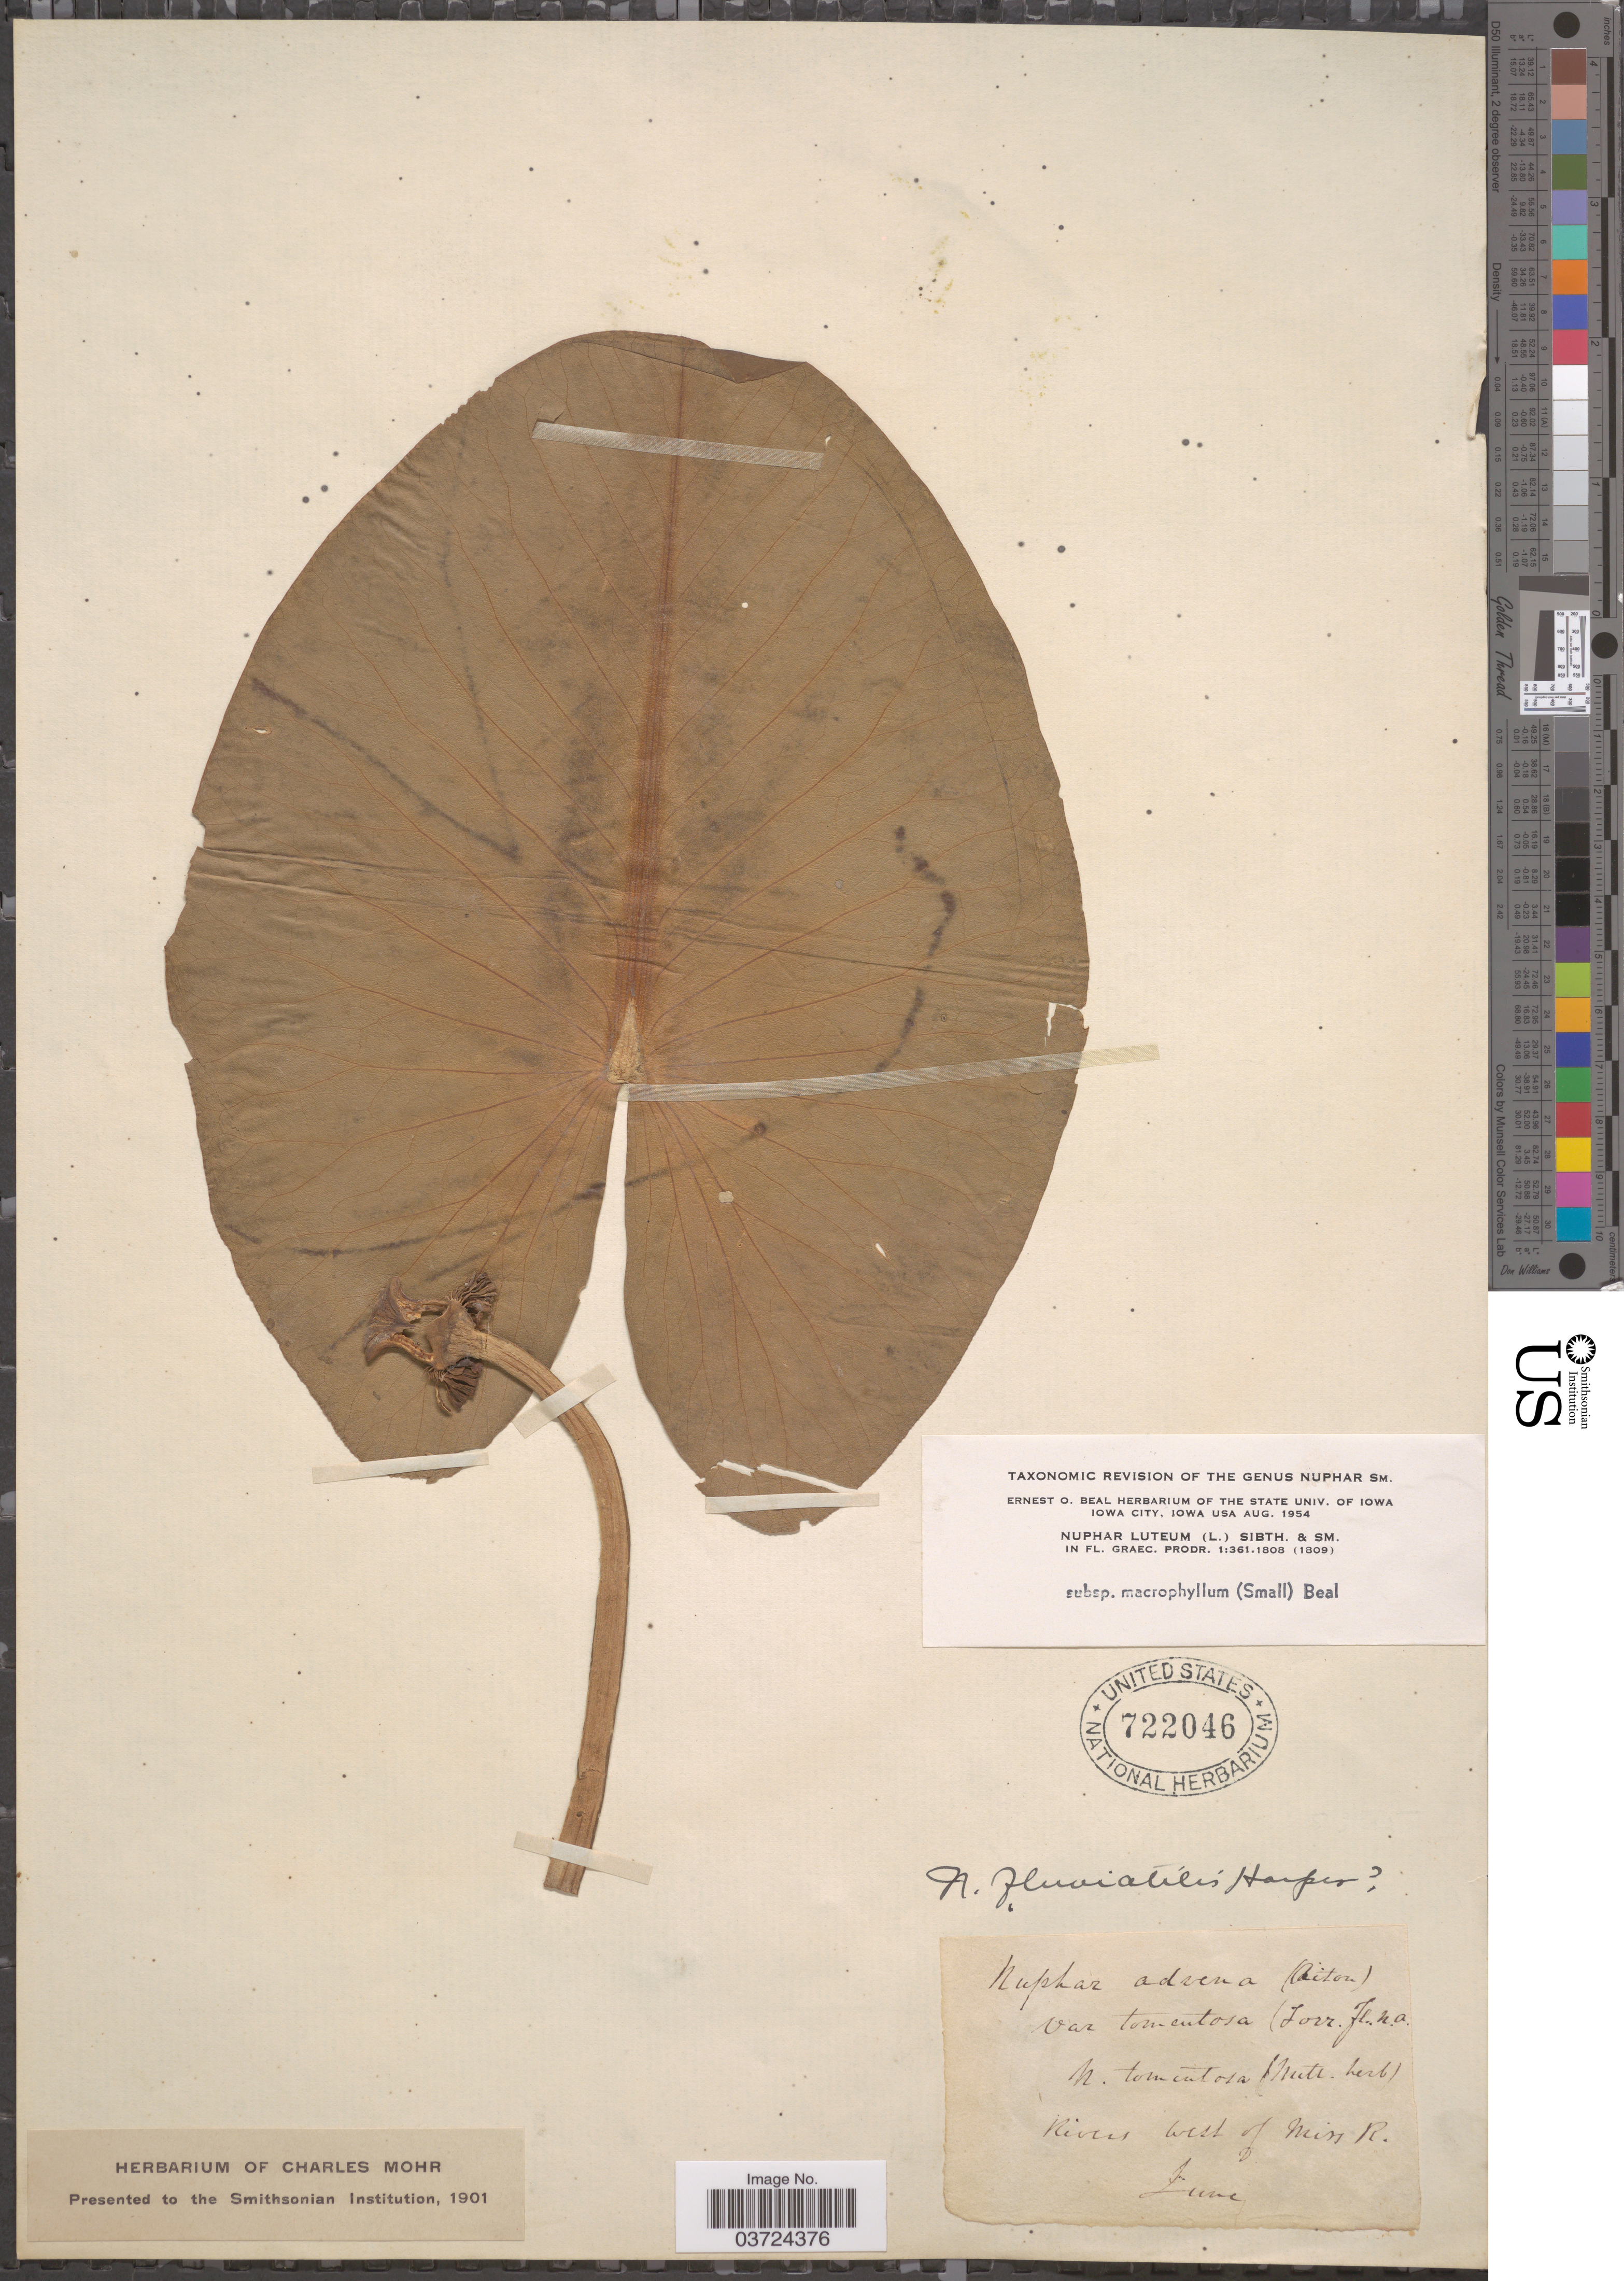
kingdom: Plantae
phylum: Tracheophyta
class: Magnoliopsida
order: Nymphaeales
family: Nymphaeaceae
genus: Nuphar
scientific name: Nuphar advena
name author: (Aiton) W.T. Aiton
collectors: ex herb. Charles Mohr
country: United States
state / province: Mississippi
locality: Rivers west of Miss R.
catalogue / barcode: US 722046